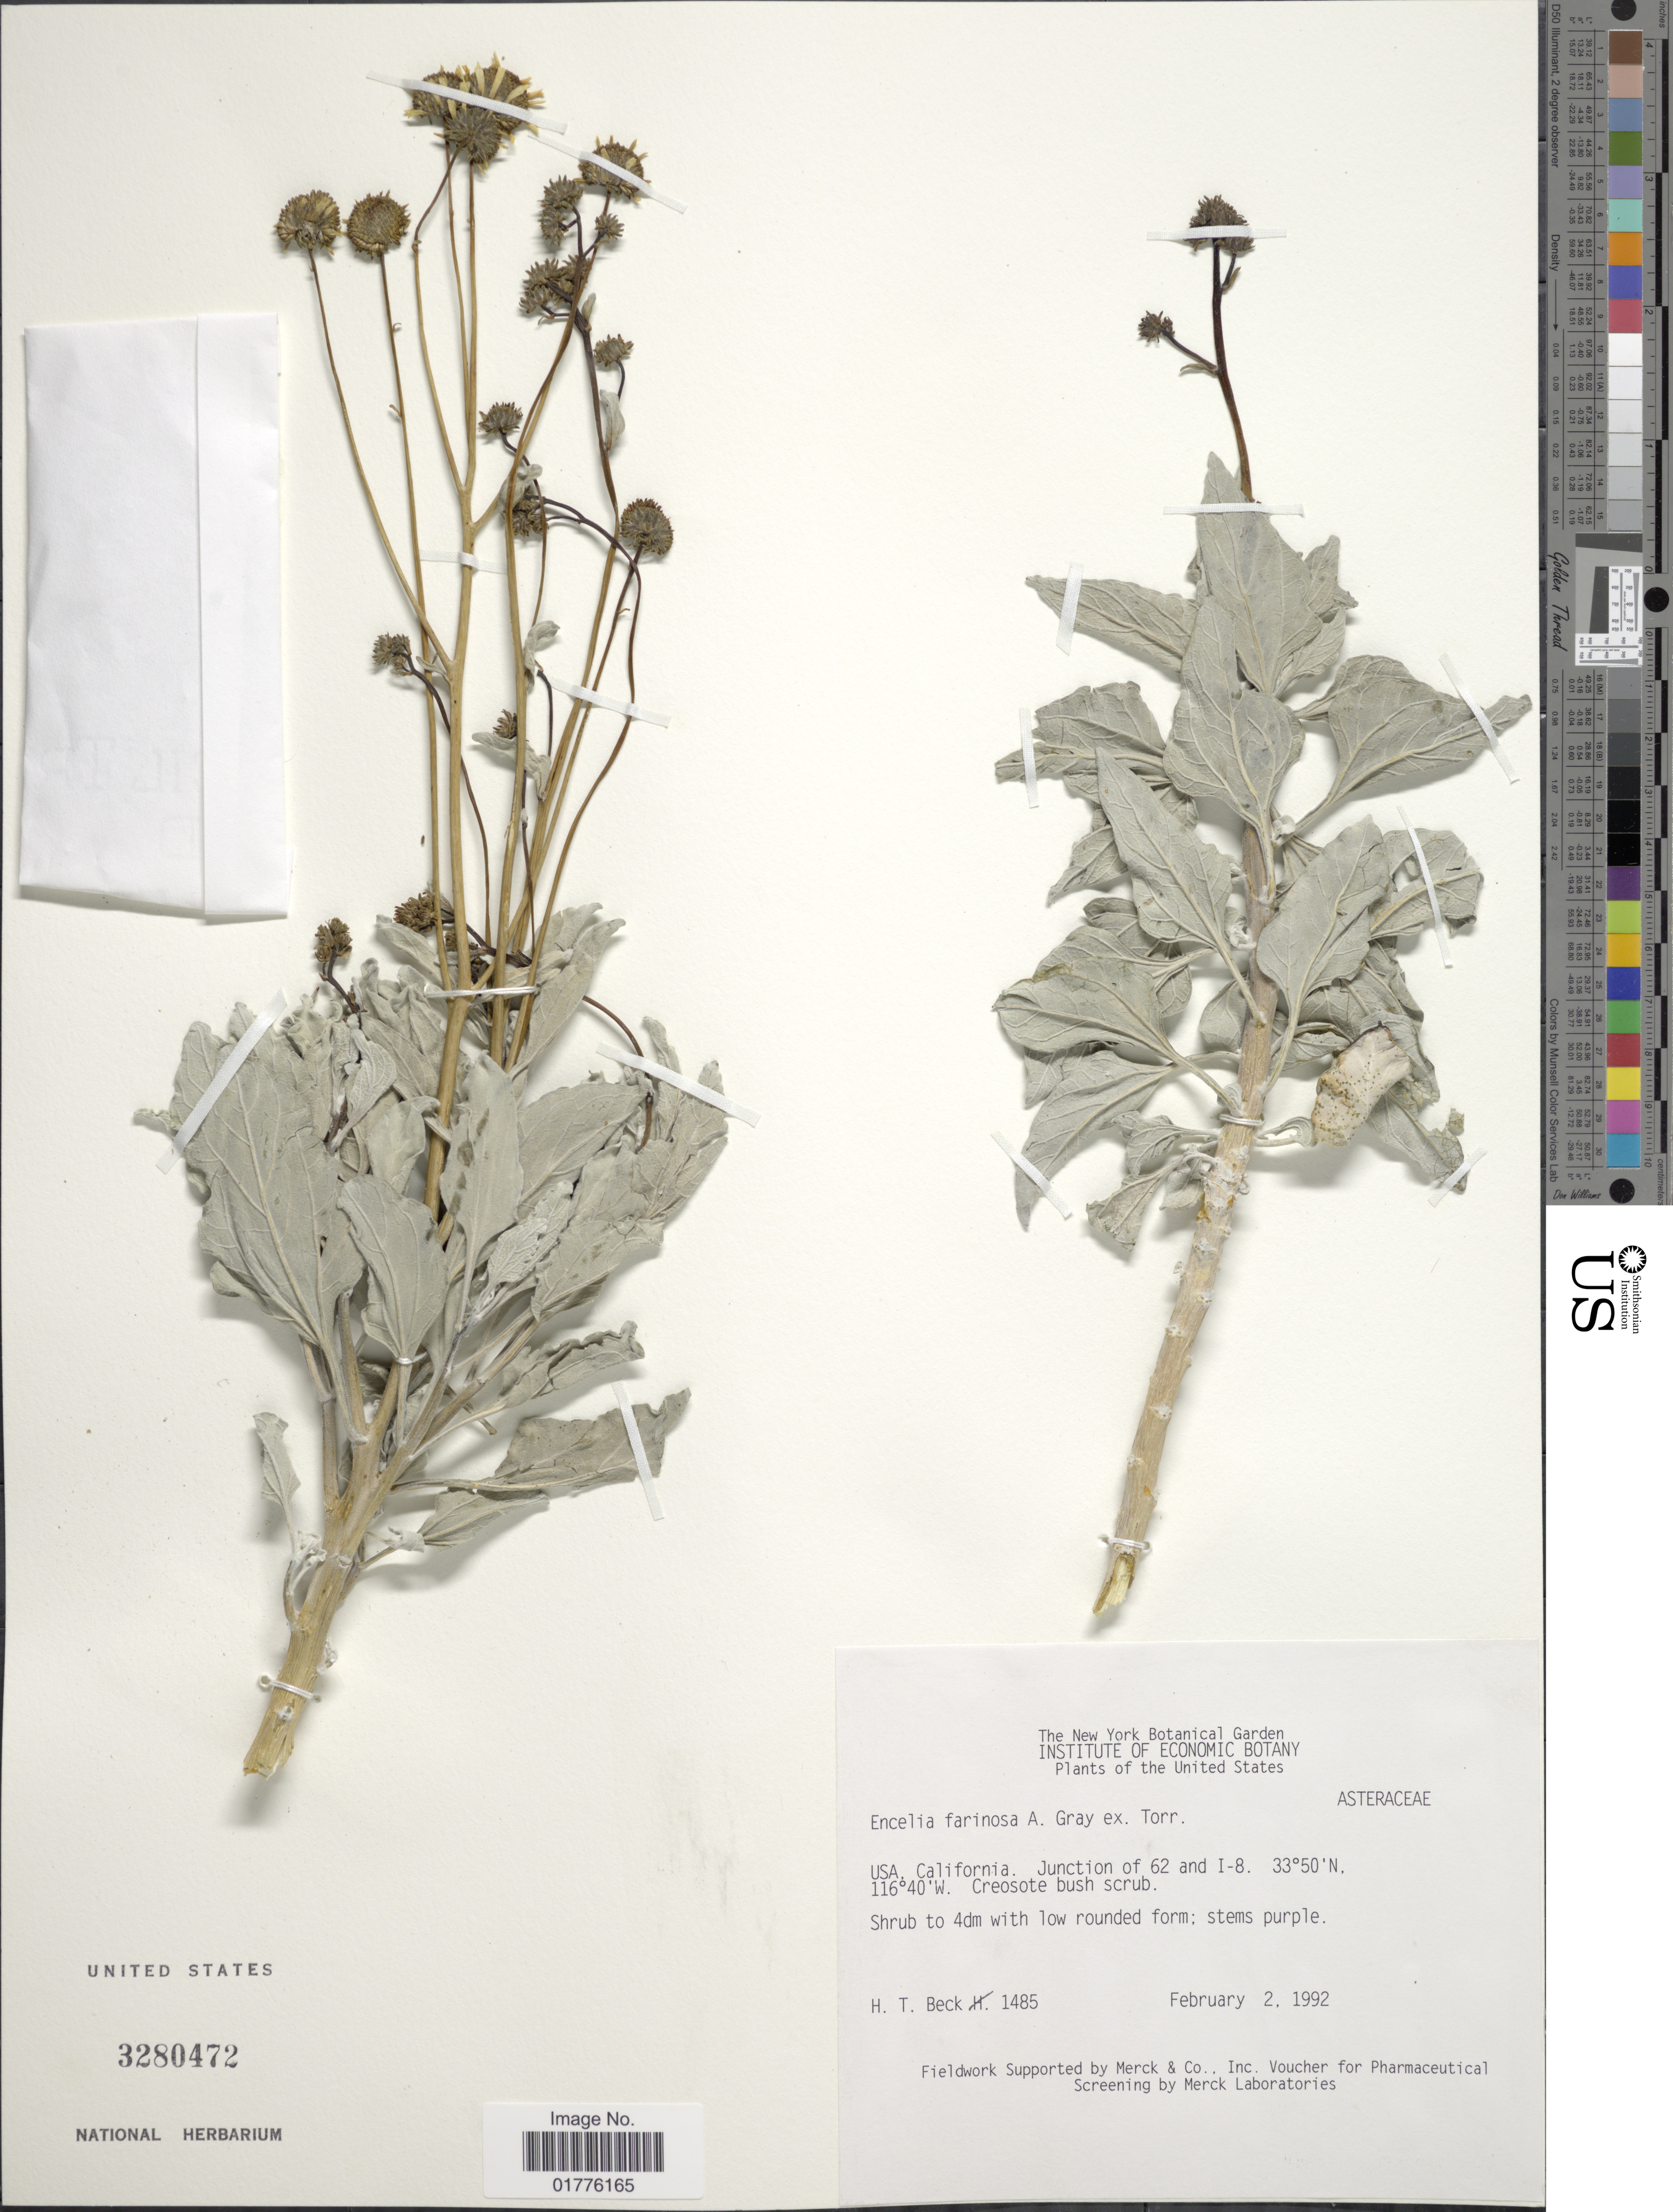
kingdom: Plantae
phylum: Tracheophyta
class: Magnoliopsida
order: Asterales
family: Asteraceae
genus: Encelia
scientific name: Encelia farinosa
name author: A. Gray ex Torr. in Emory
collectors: H. T. Beck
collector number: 1485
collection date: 1992-02-02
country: United States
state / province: California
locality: Arizona. Junction of 64 and i-8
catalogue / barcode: US 3280472